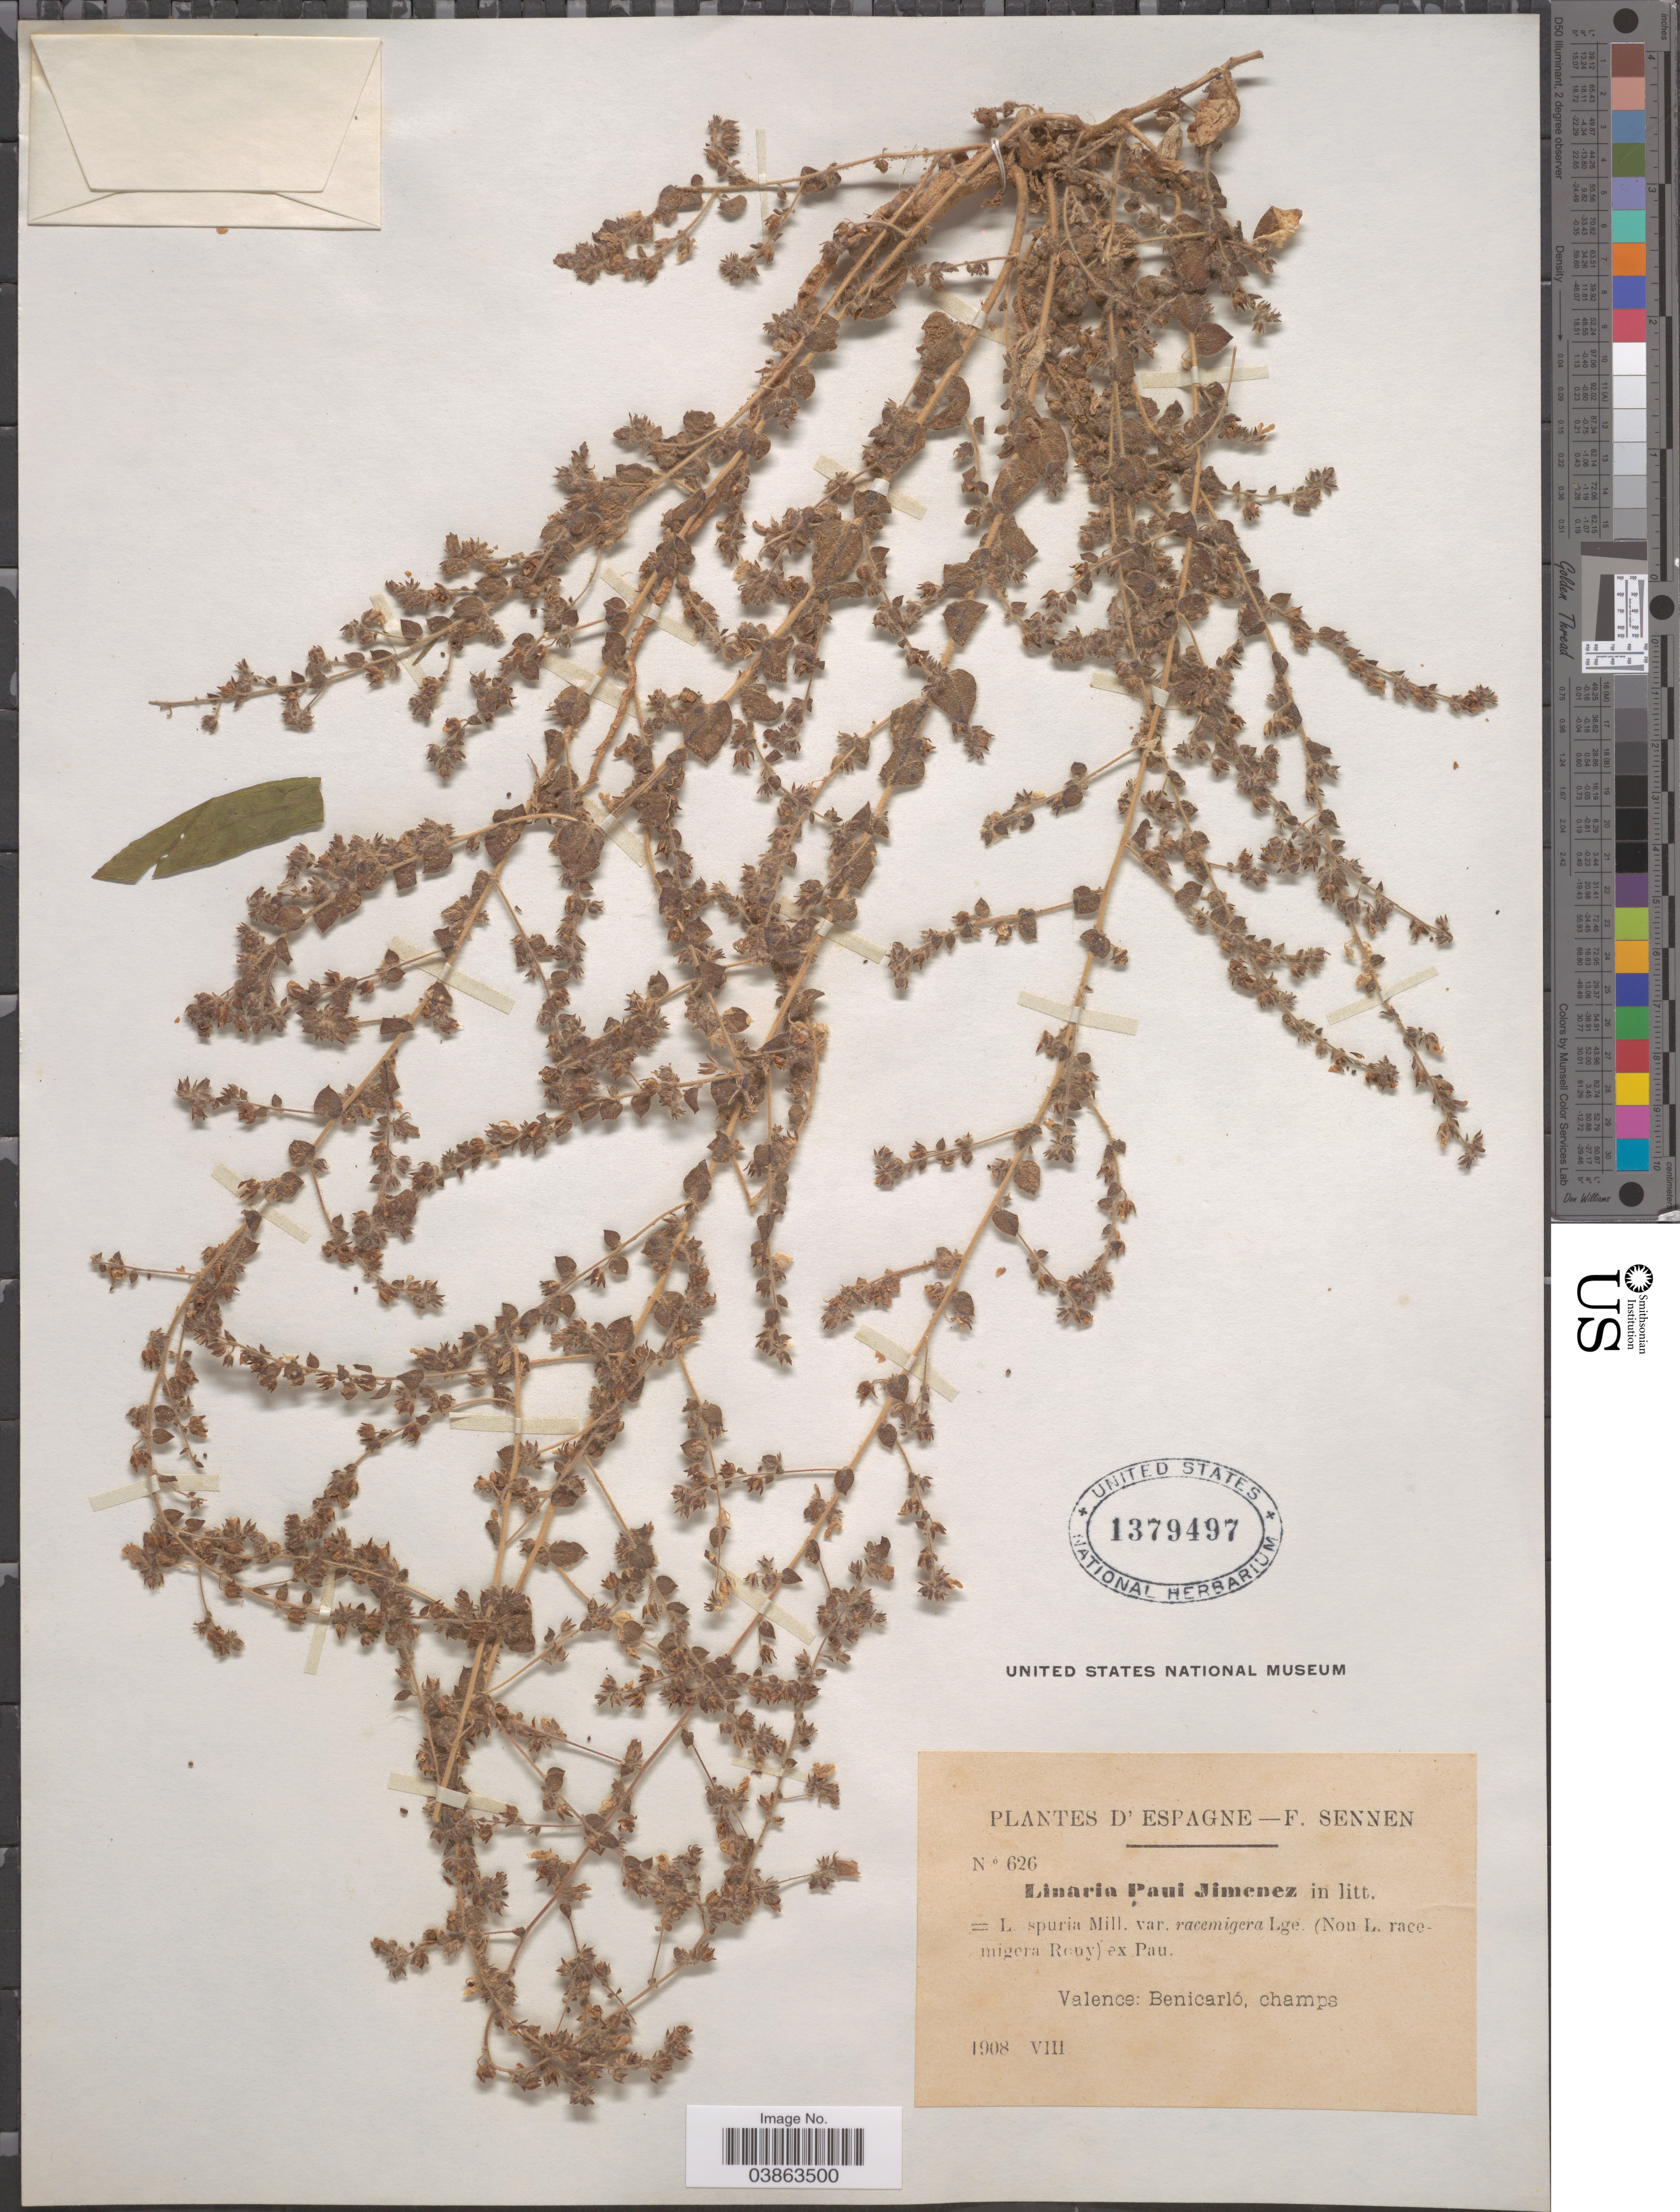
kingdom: Plantae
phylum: Tracheophyta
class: Magnoliopsida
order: Lamiales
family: Plantaginaceae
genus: Kickxia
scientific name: Kickxia spuria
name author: (L.) Dumort.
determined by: Strong, Mark T., (BOT), Smithsonian Institution - National Museum of Natural History (UNITED STATES)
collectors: E. Sennen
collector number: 626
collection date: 1908-08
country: Spain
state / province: Valenciana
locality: Valence: Banicarló, champs.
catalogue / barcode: US 1379497